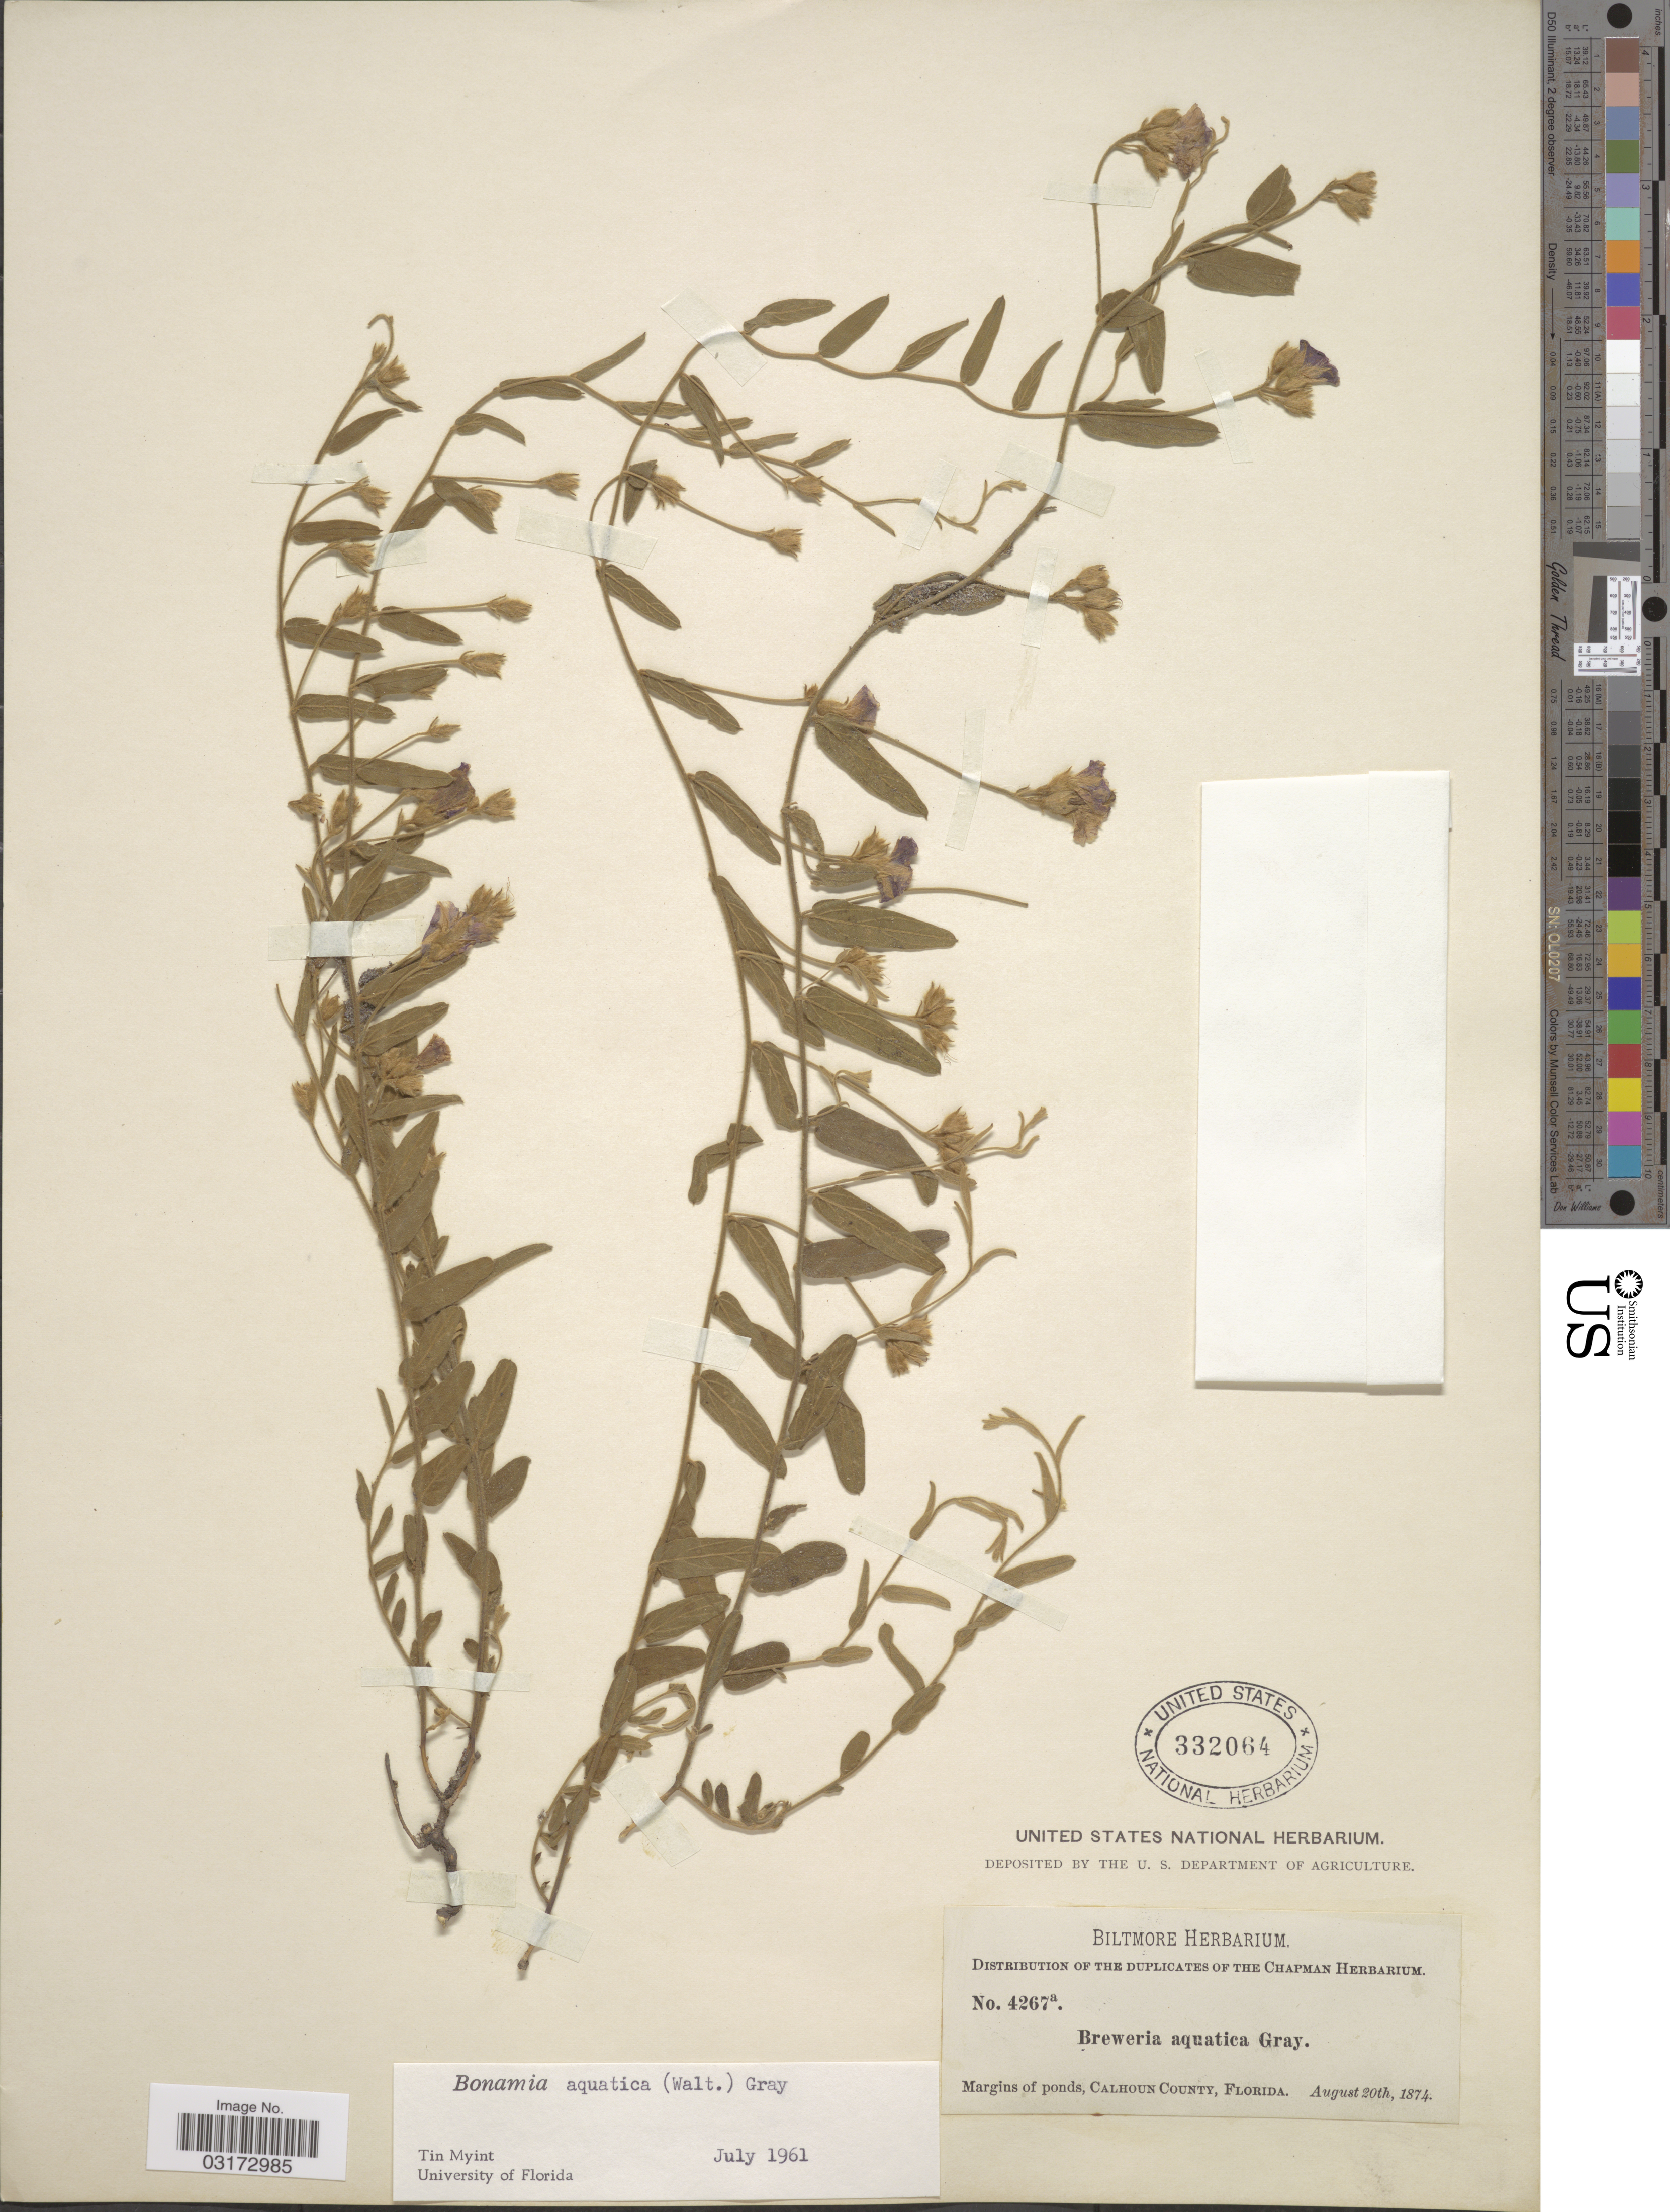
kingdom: Plantae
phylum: Tracheophyta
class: Magnoliopsida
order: Solanales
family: Convolvulaceae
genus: Stylisma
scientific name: Stylisma aquatica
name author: (Walter) Raf.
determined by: Strong, Mark T., (BOT), Smithsonian Institution - National Museum of Natural History (UNITED STATES)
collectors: ex herb. Biltmore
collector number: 4267a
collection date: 1874-08-20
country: United States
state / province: Florida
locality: Margins of ponds, Calhoun County.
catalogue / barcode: US 332064